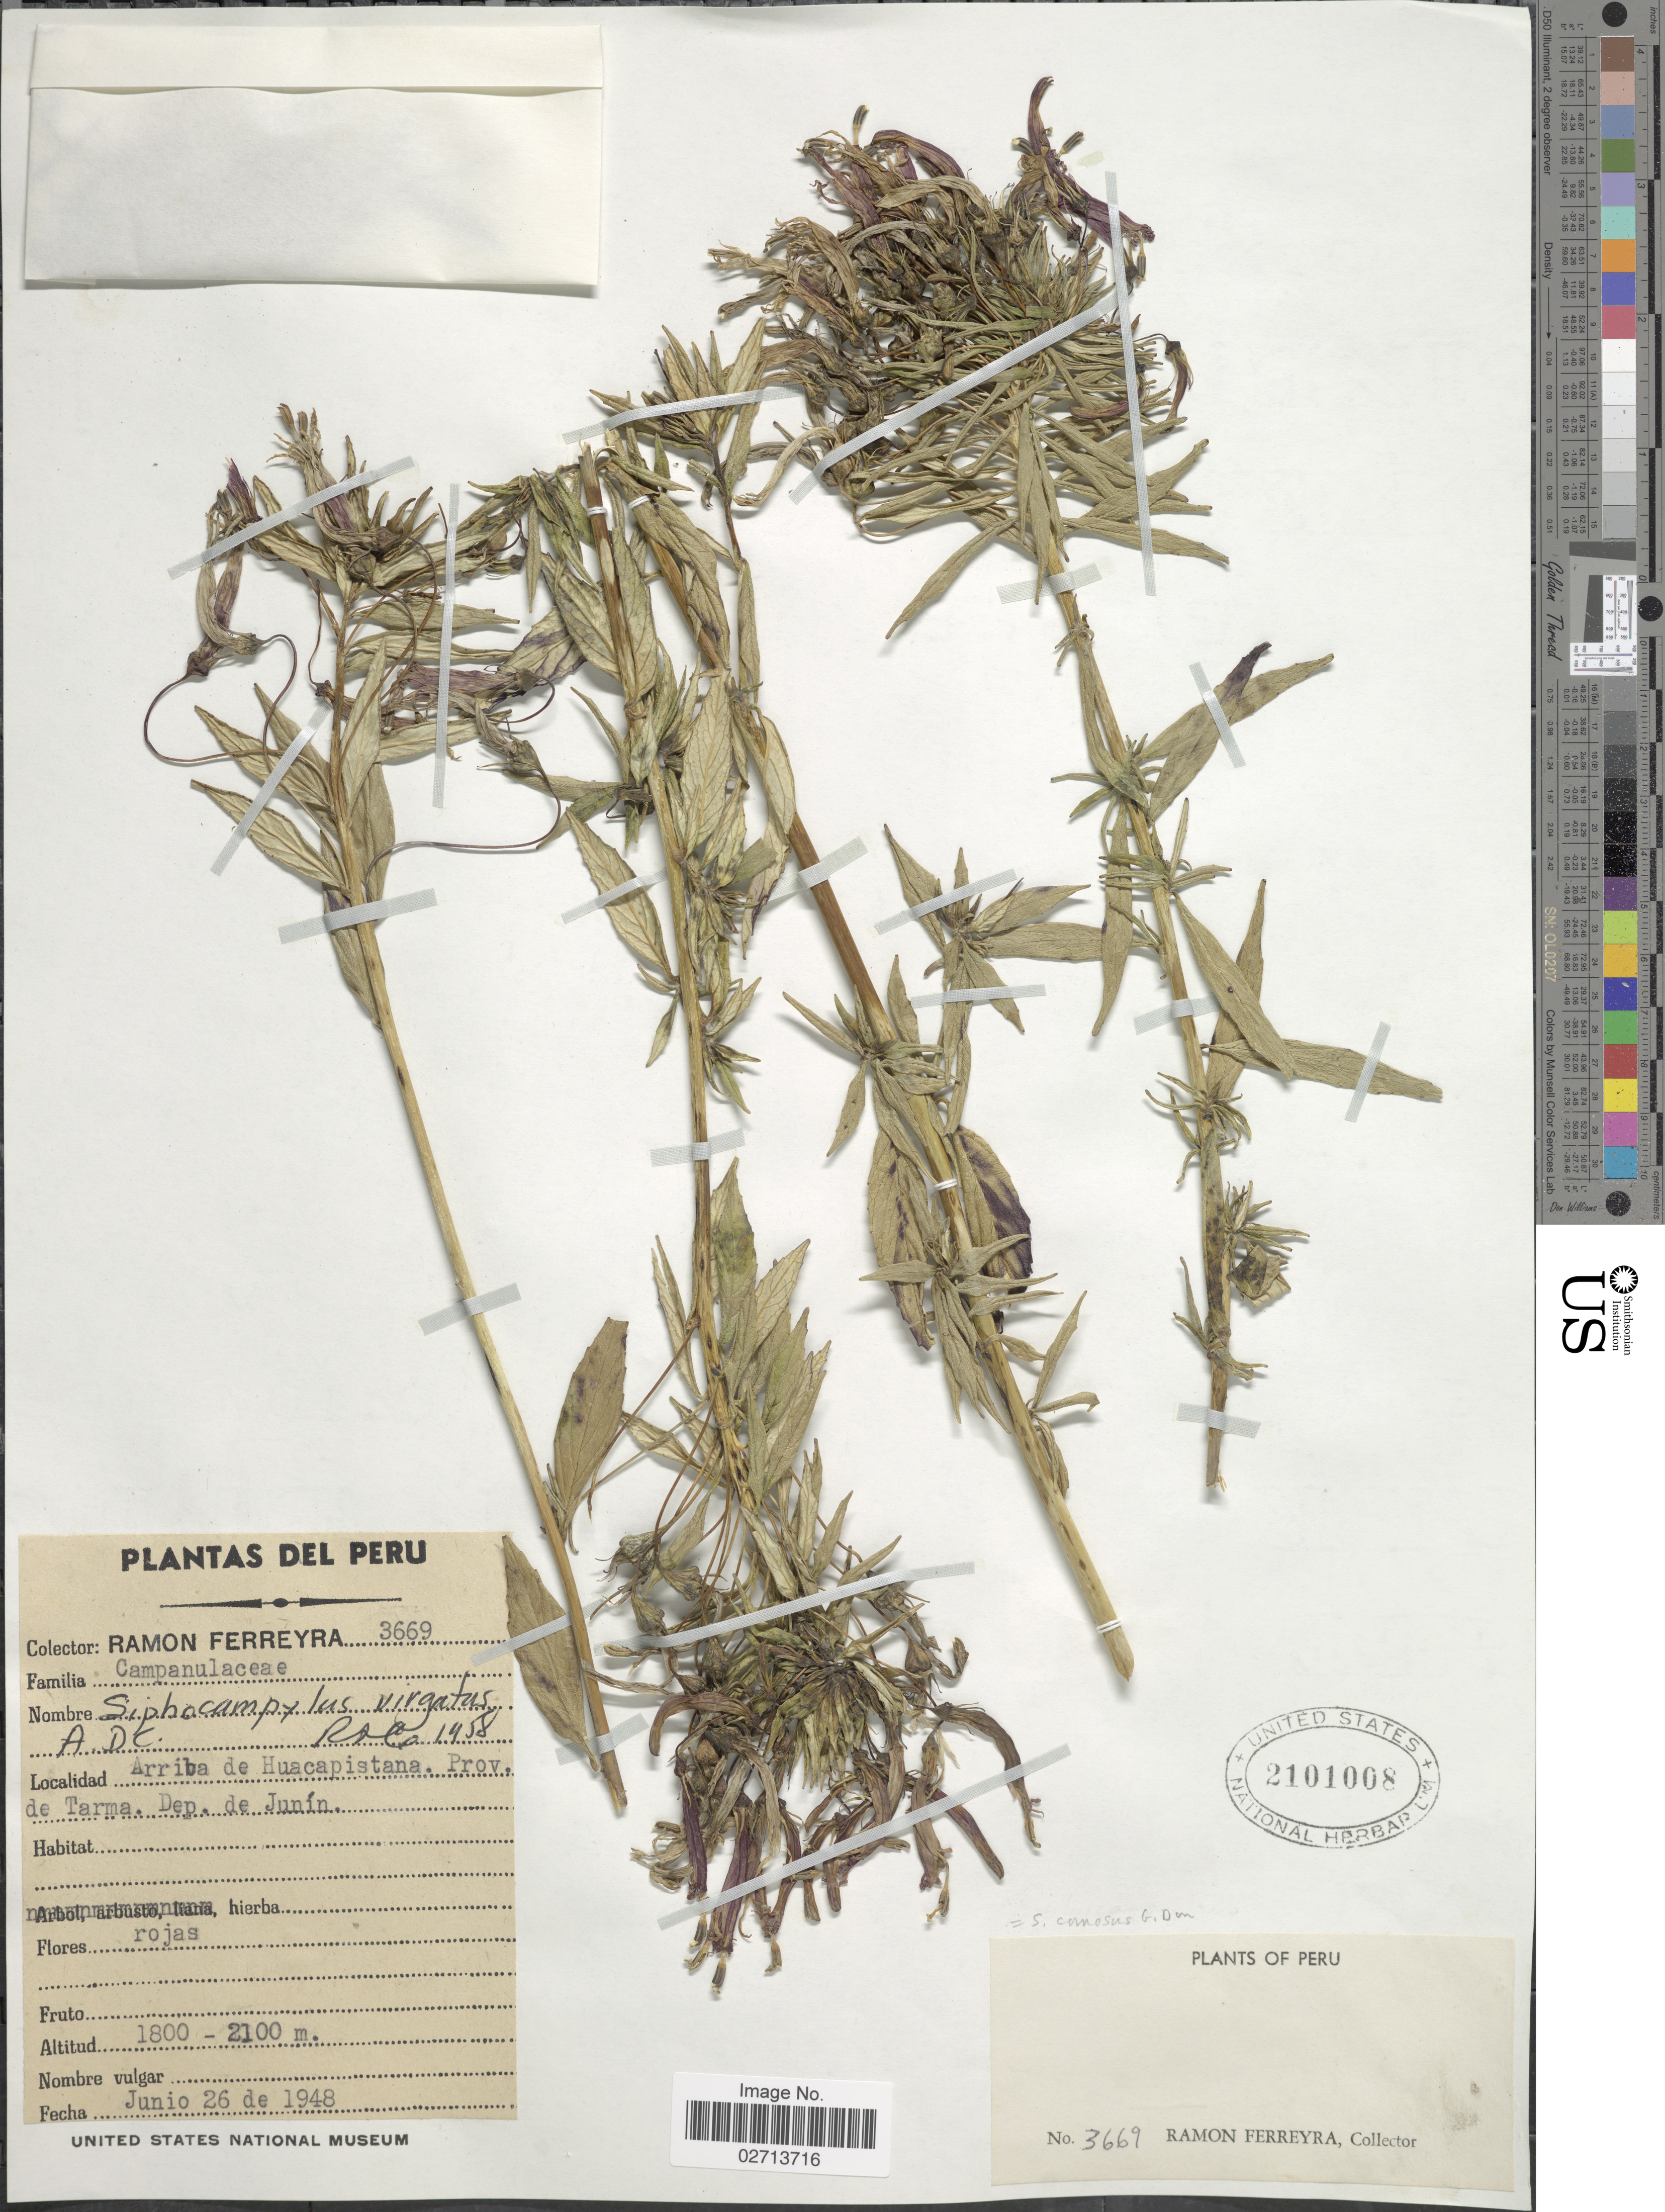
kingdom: Plantae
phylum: Tracheophyta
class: Magnoliopsida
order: Asterales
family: Campanulaceae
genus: Siphocampylus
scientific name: Siphocampylus comosus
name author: (Cav.) G. Don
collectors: R. A. Ferreyra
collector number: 3669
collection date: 1948-06-26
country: Peru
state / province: Junín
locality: Arriba de Huacapistana, Prov. de Tarma, Dep de Junín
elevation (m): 1800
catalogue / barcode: US 2101008